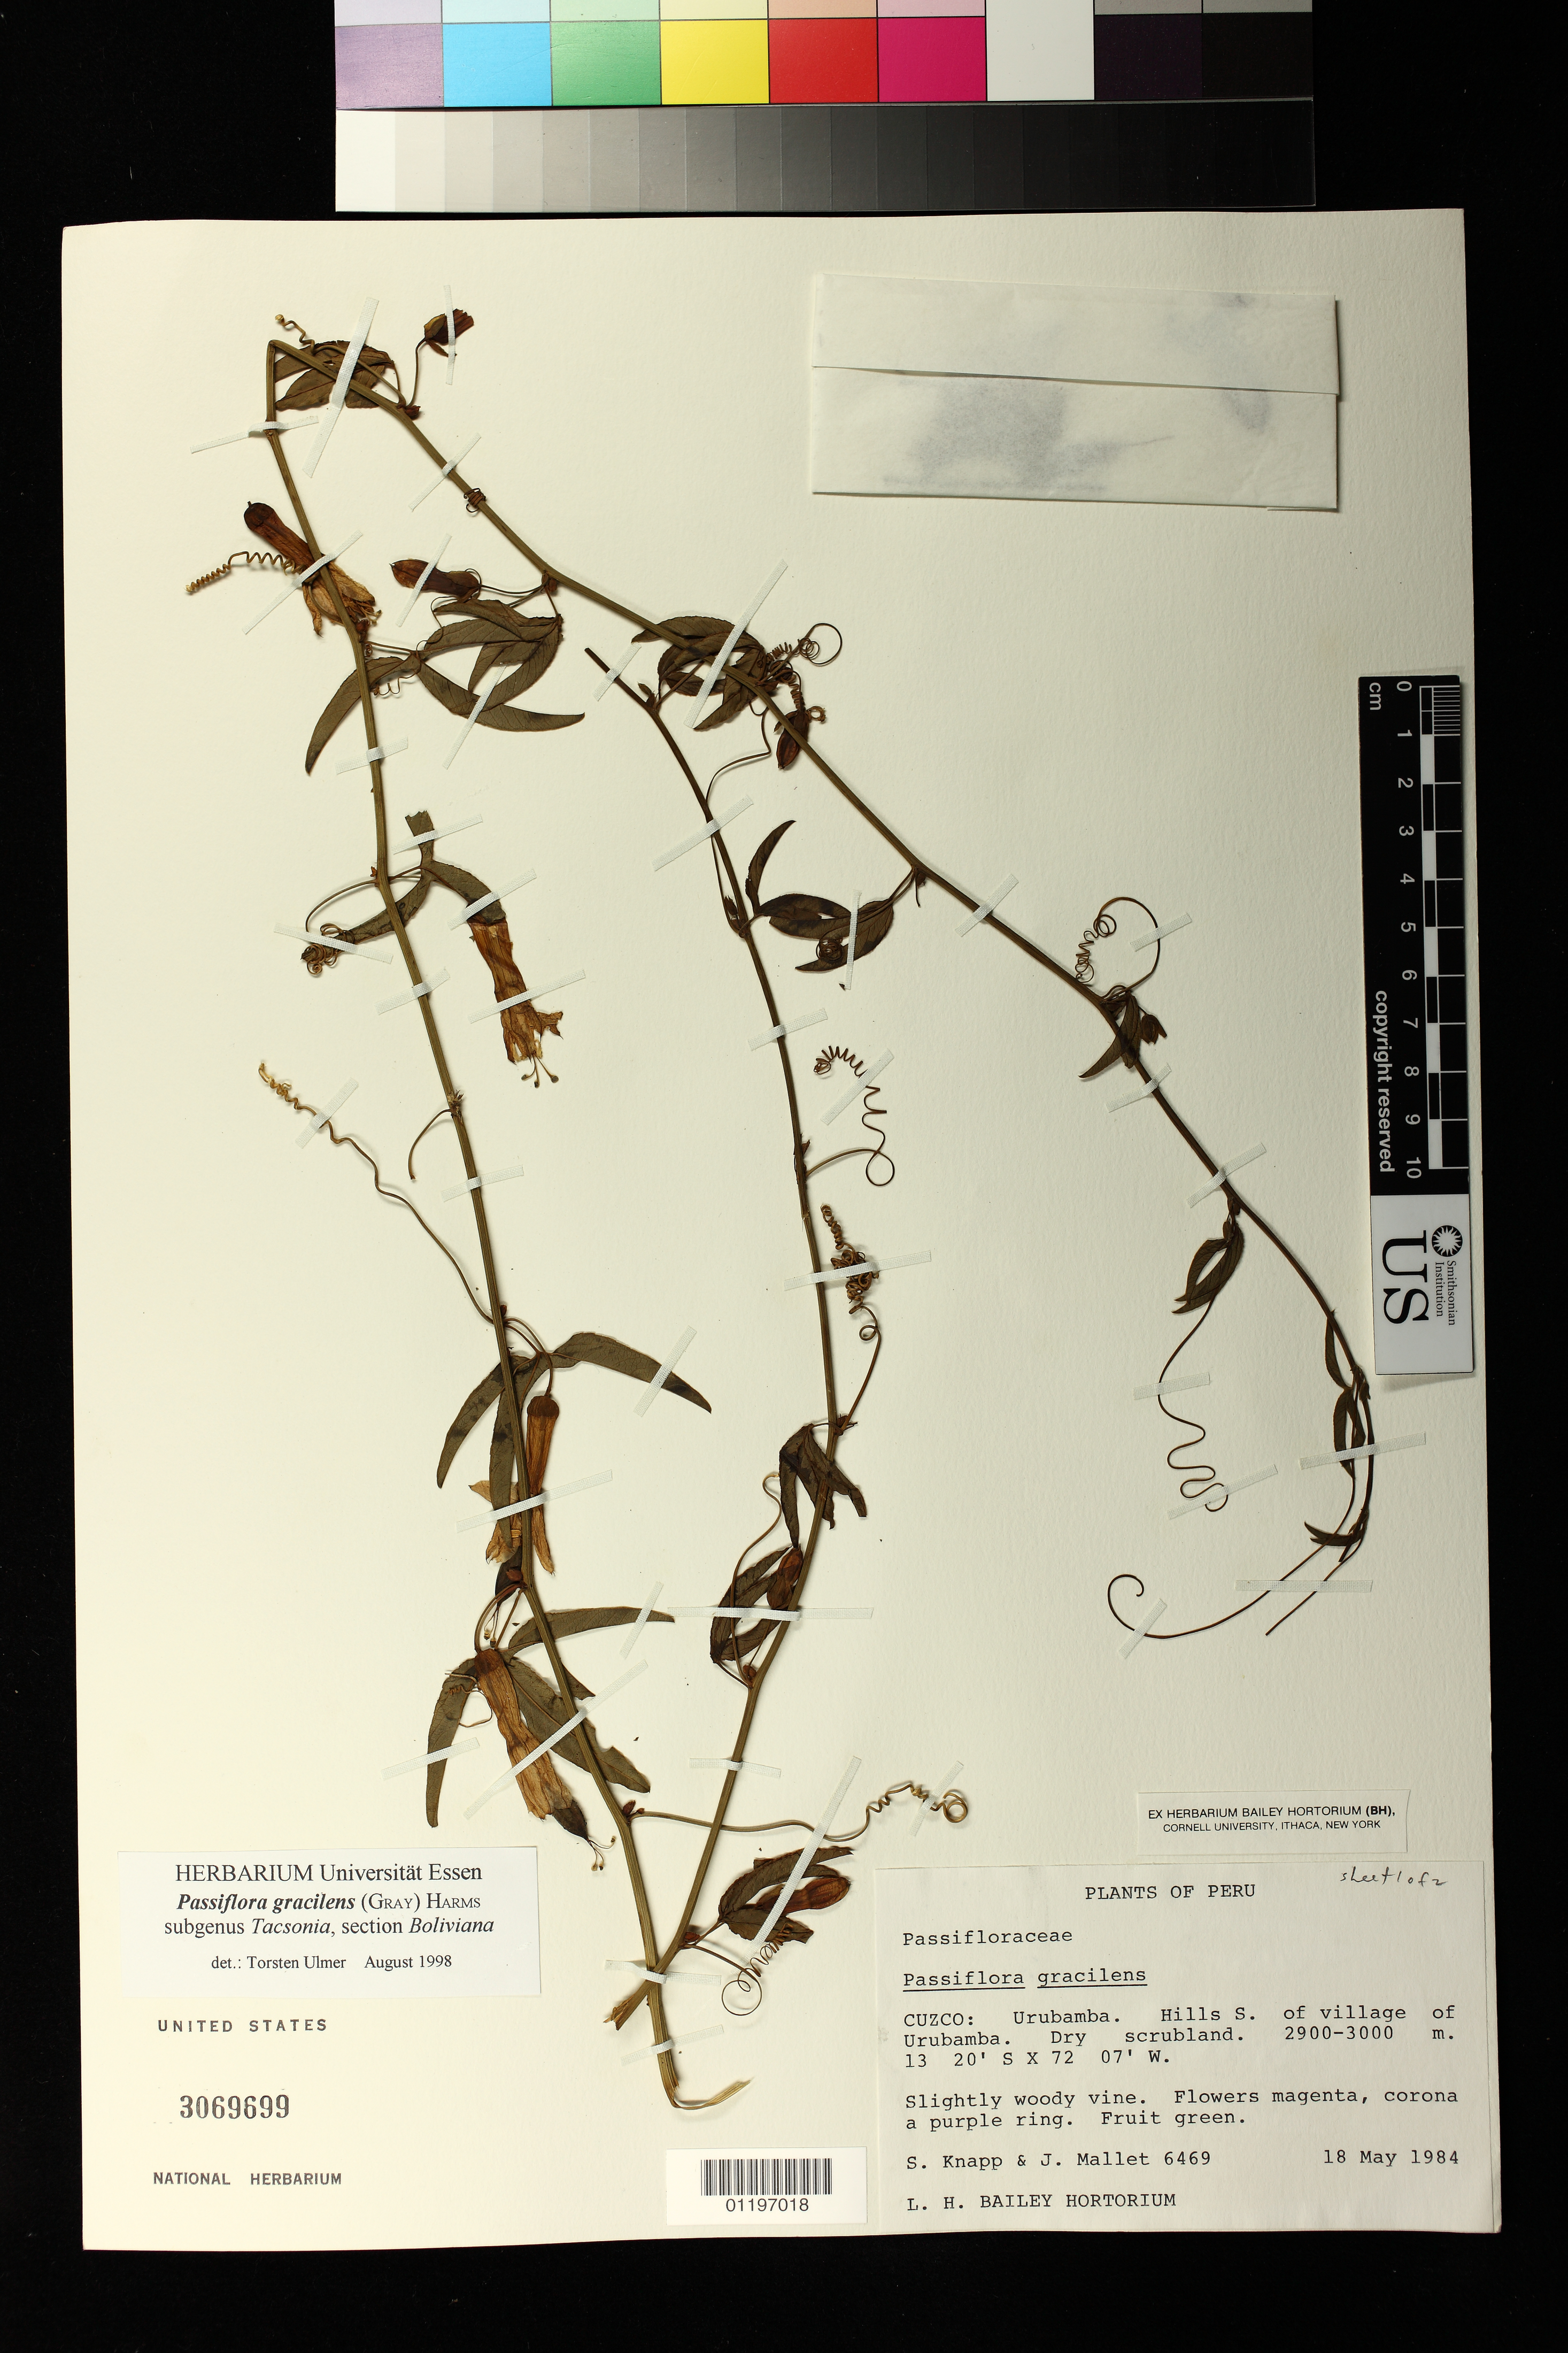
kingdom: Plantae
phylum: Tracheophyta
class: Magnoliopsida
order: Malpighiales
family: Passifloraceae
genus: Passiflora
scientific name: Passiflora gracilens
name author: (A. Gray) Harms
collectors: S. Knapp & J. Mallett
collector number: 6469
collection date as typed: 18 May 1984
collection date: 1984-05-18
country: Peru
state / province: Cusco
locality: Urubamba. Hills S. of village of Urubamba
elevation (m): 2900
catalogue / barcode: US 3069699